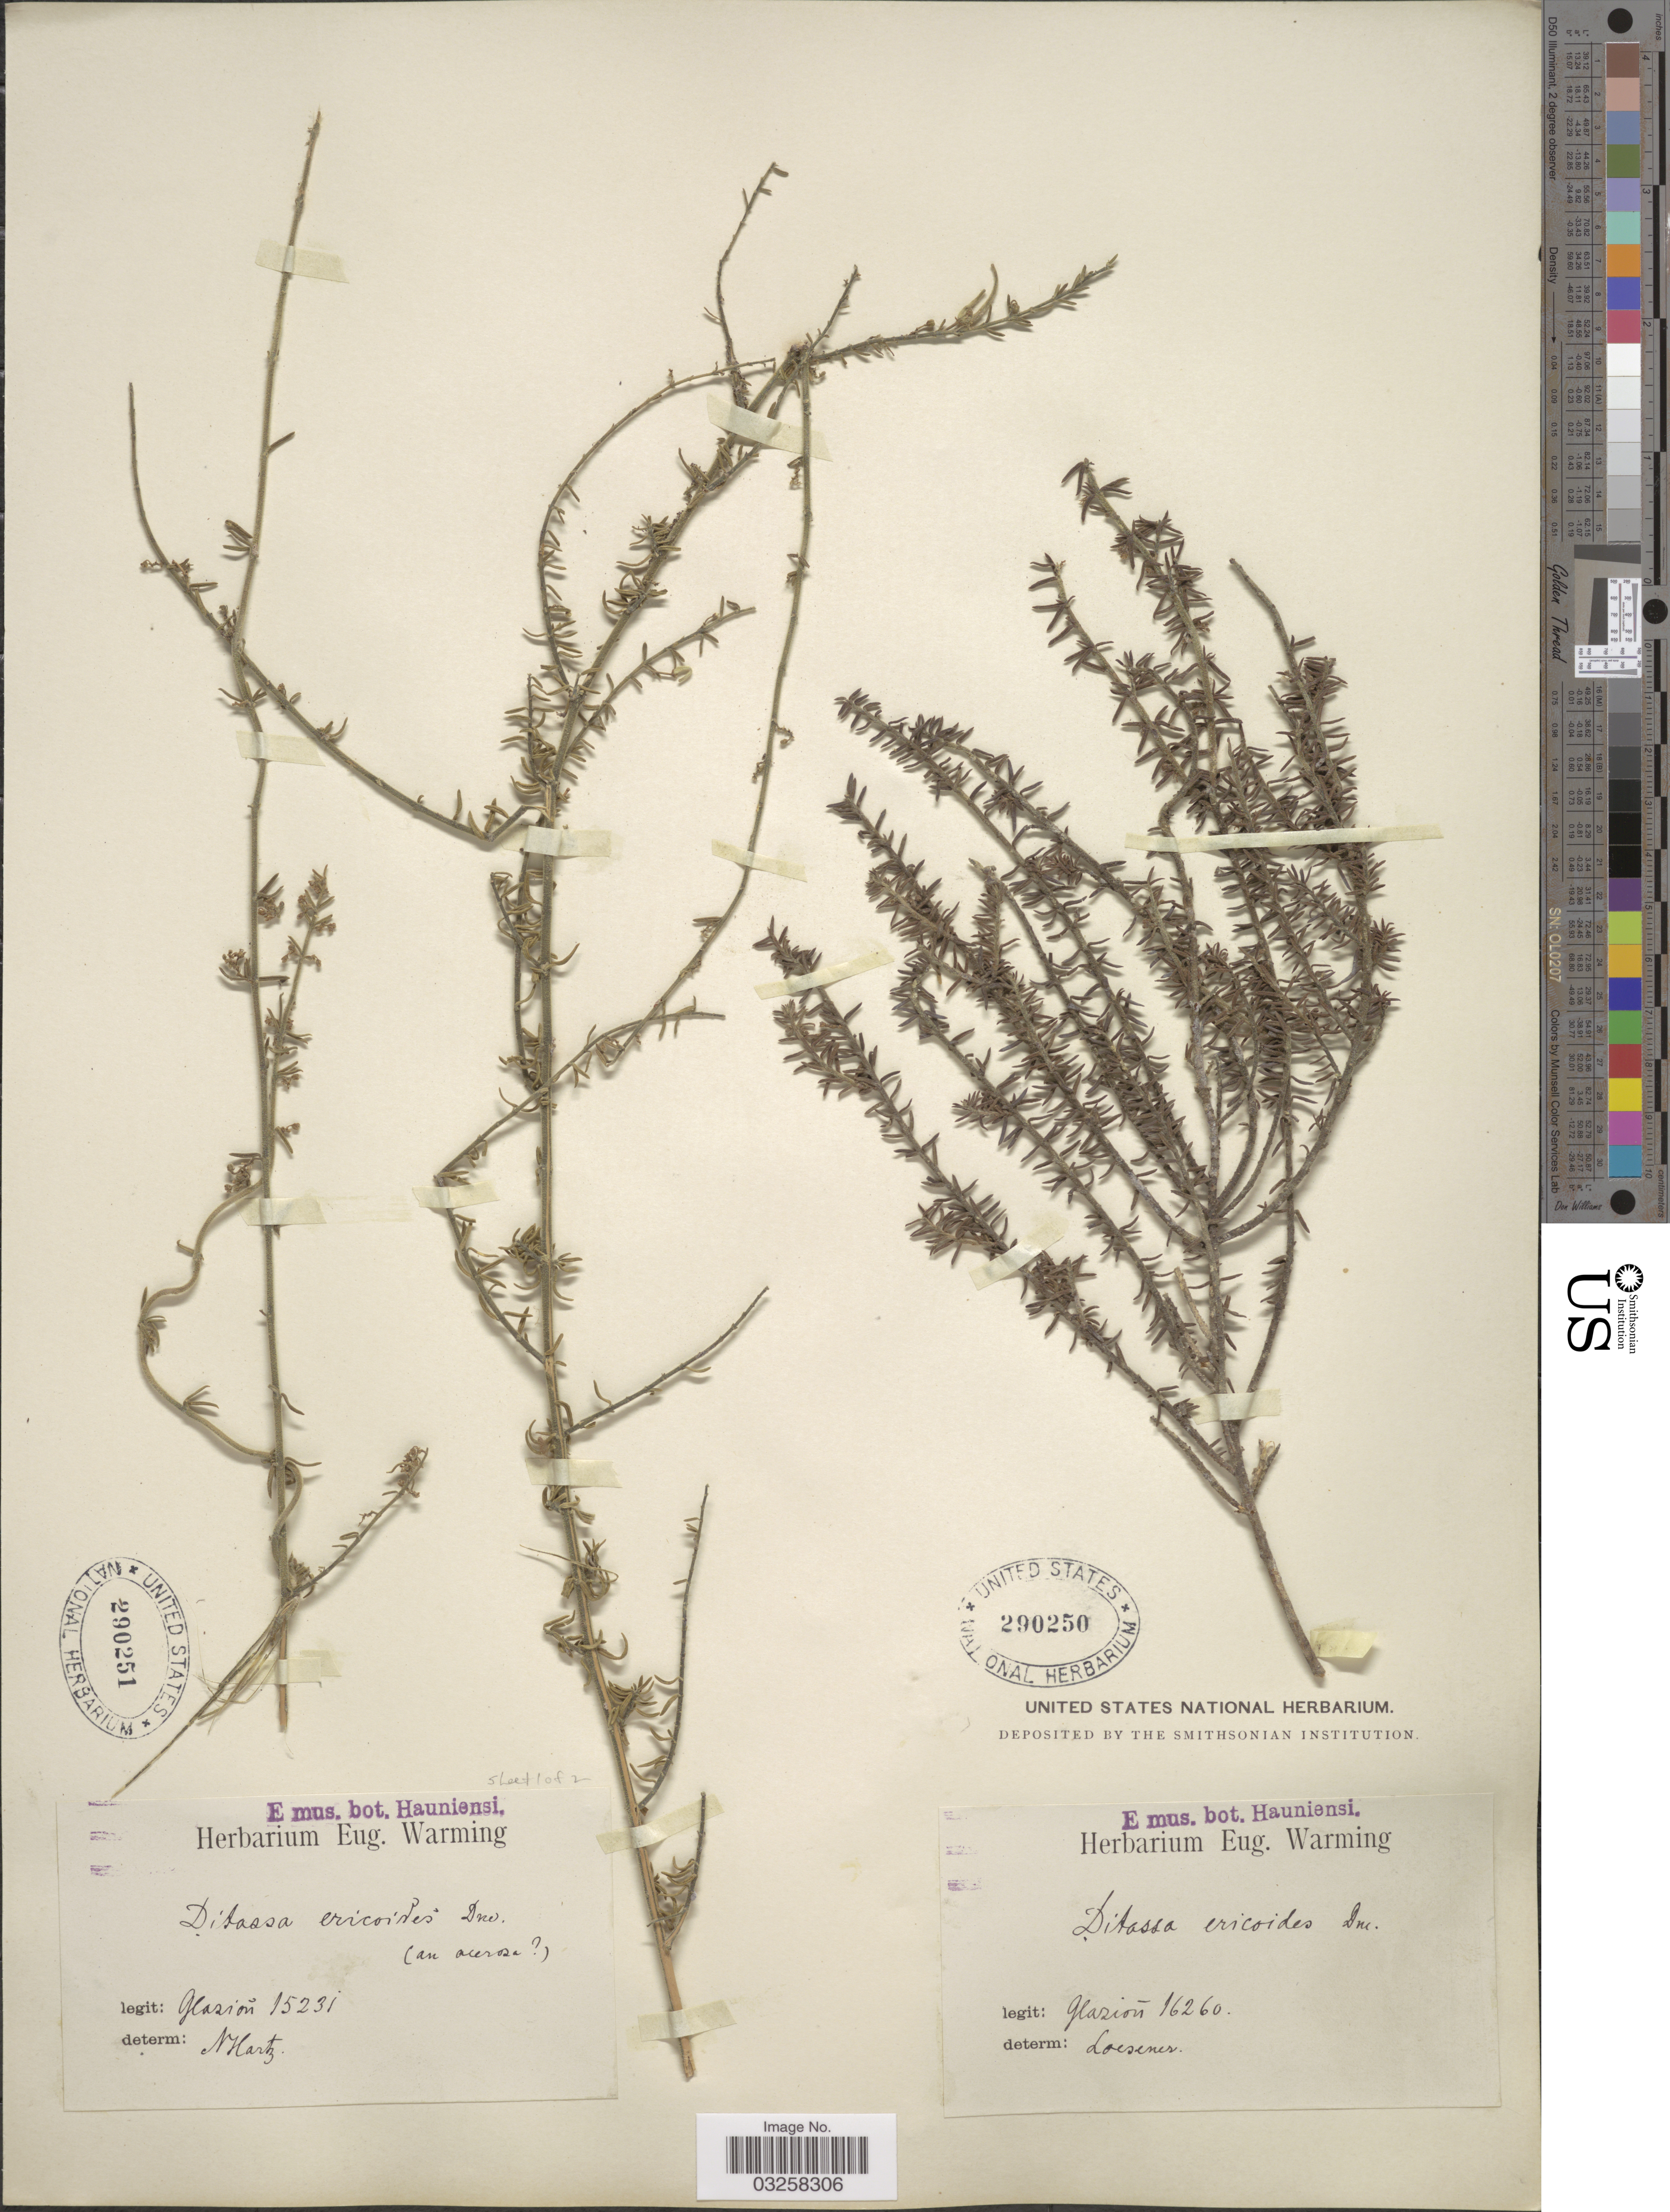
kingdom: Plantae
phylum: Tracheophyta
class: Magnoliopsida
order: Gentianales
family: Apocynaceae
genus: Ditassa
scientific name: Ditassa acerosa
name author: Mart.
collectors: Glaziou, --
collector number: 15231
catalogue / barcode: US 290251-2